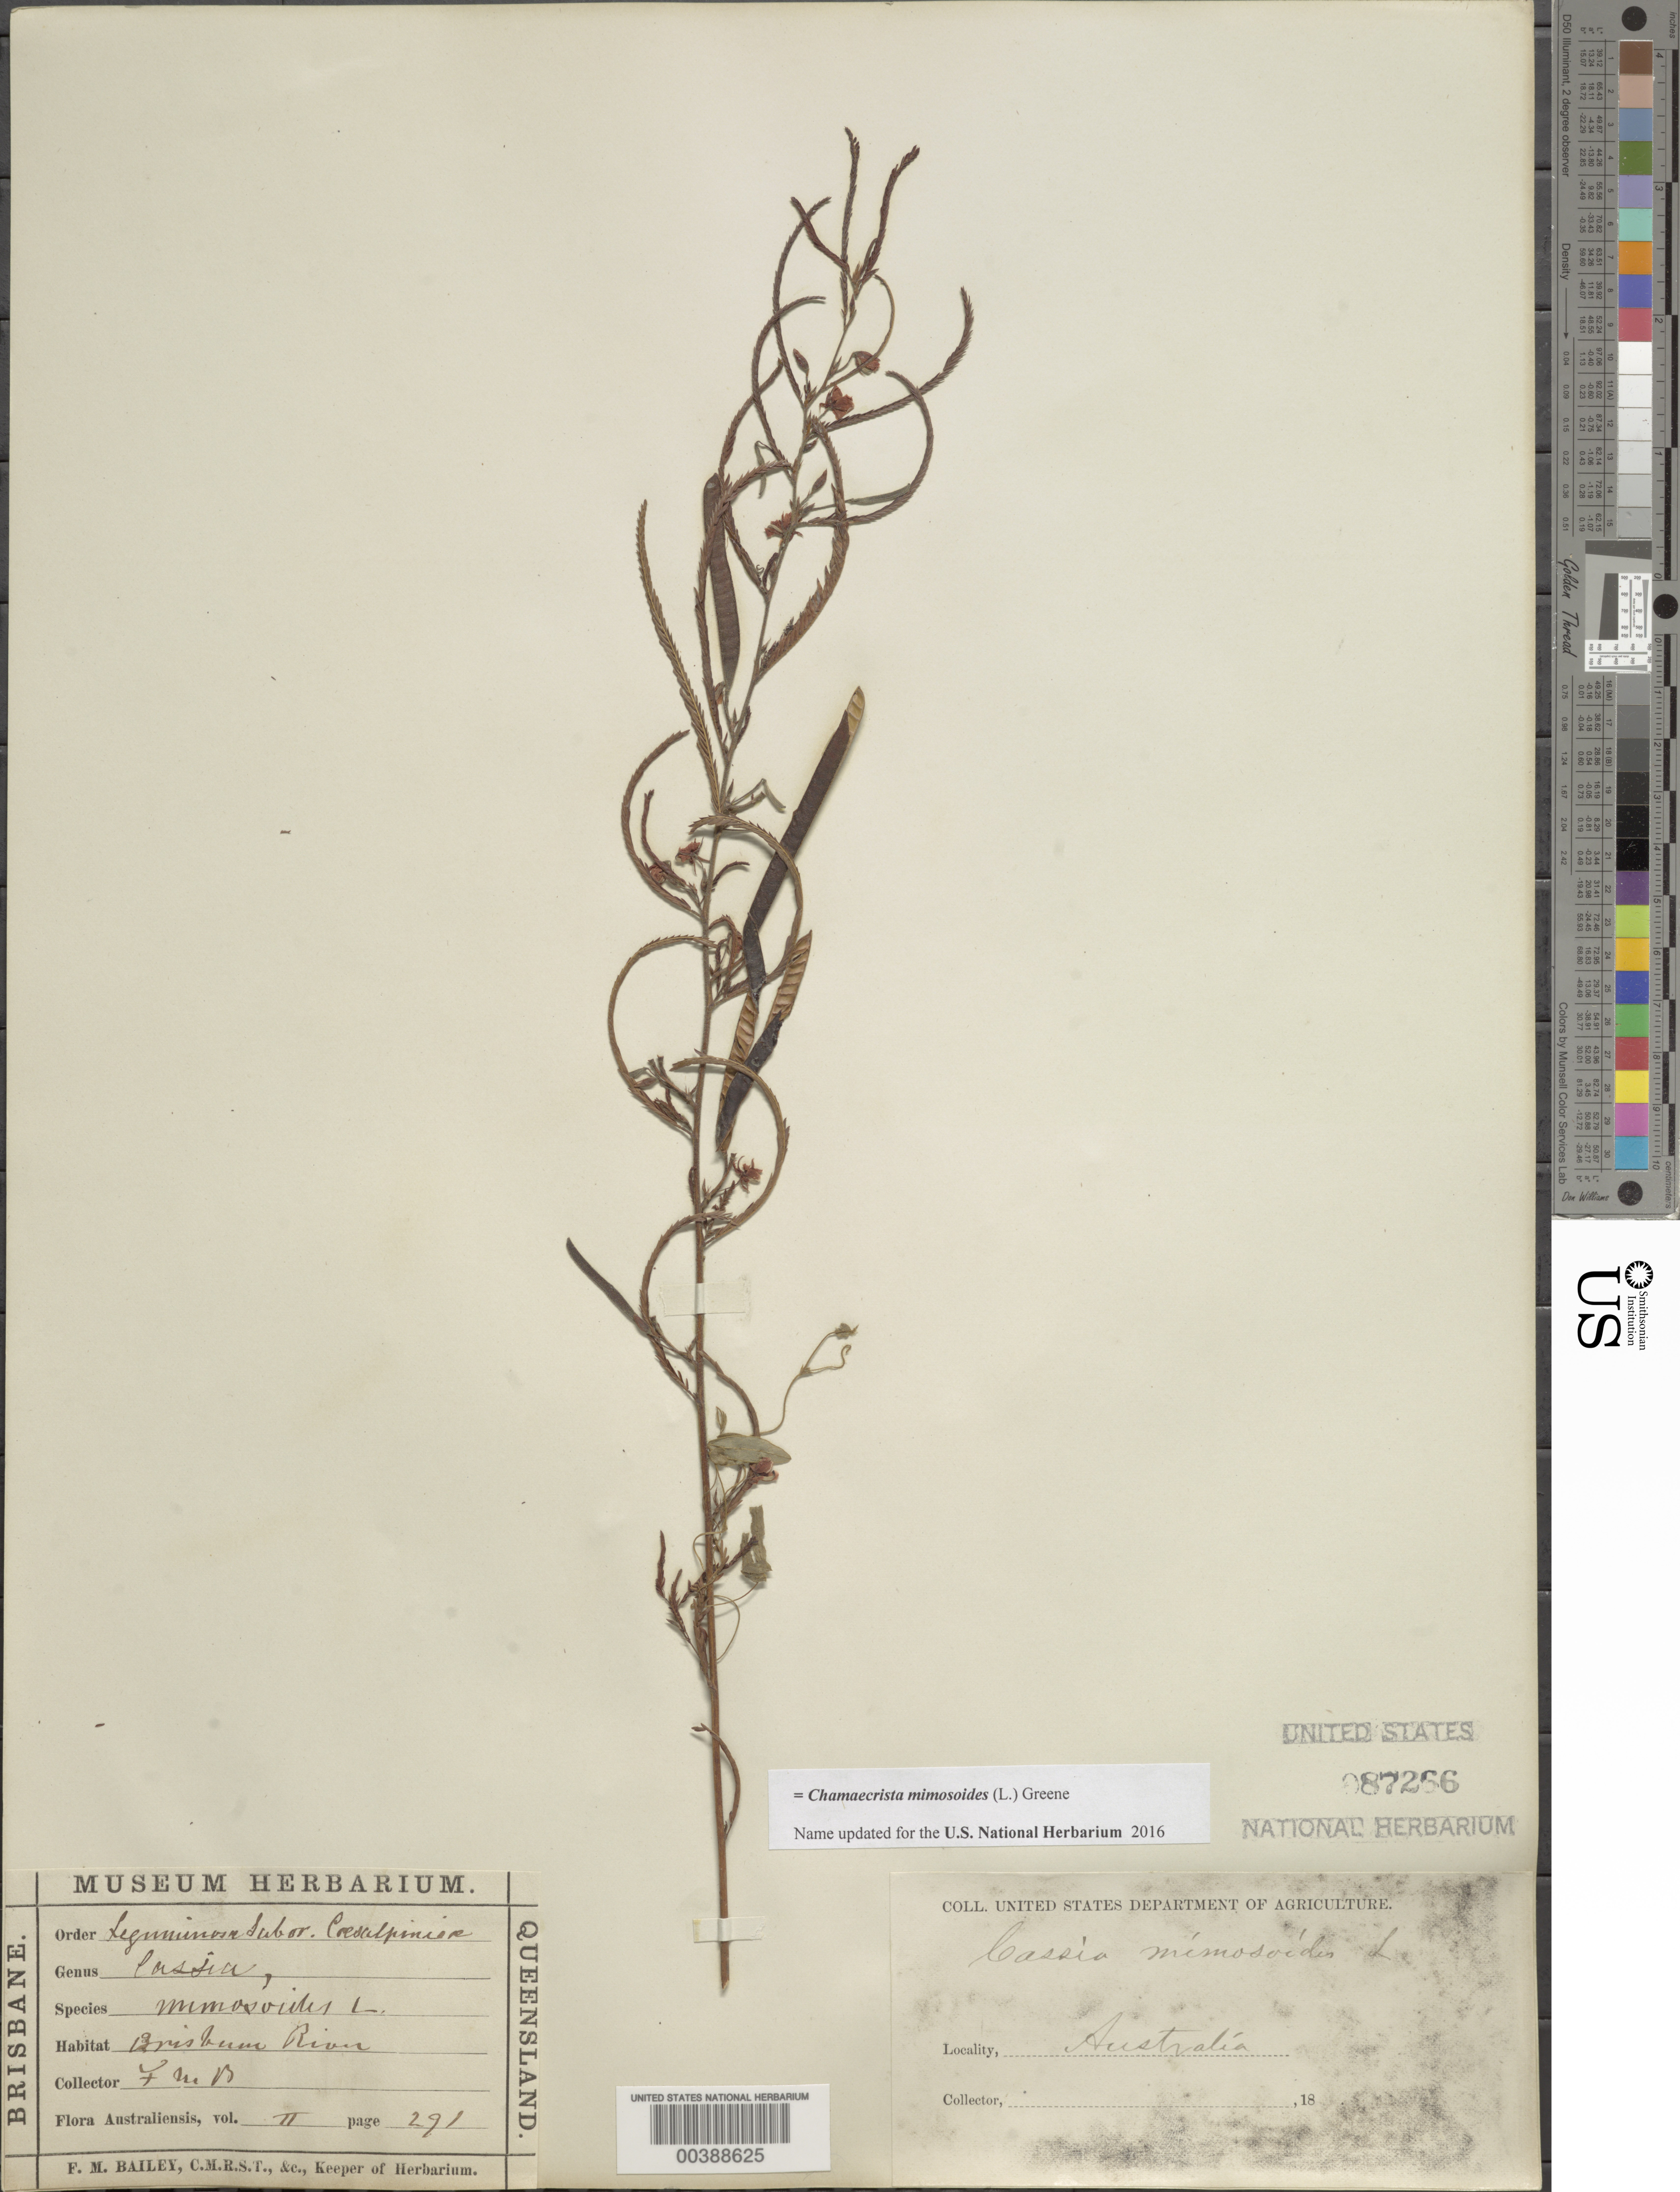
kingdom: Plantae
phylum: Tracheophyta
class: Magnoliopsida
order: Fabales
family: Fabaceae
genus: Chamaecrista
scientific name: Chamaecrista mimosoides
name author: (L.) Greene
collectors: F. M. Bailey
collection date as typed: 18--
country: Australia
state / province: Queensland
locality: Brisbane river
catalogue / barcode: US 87266